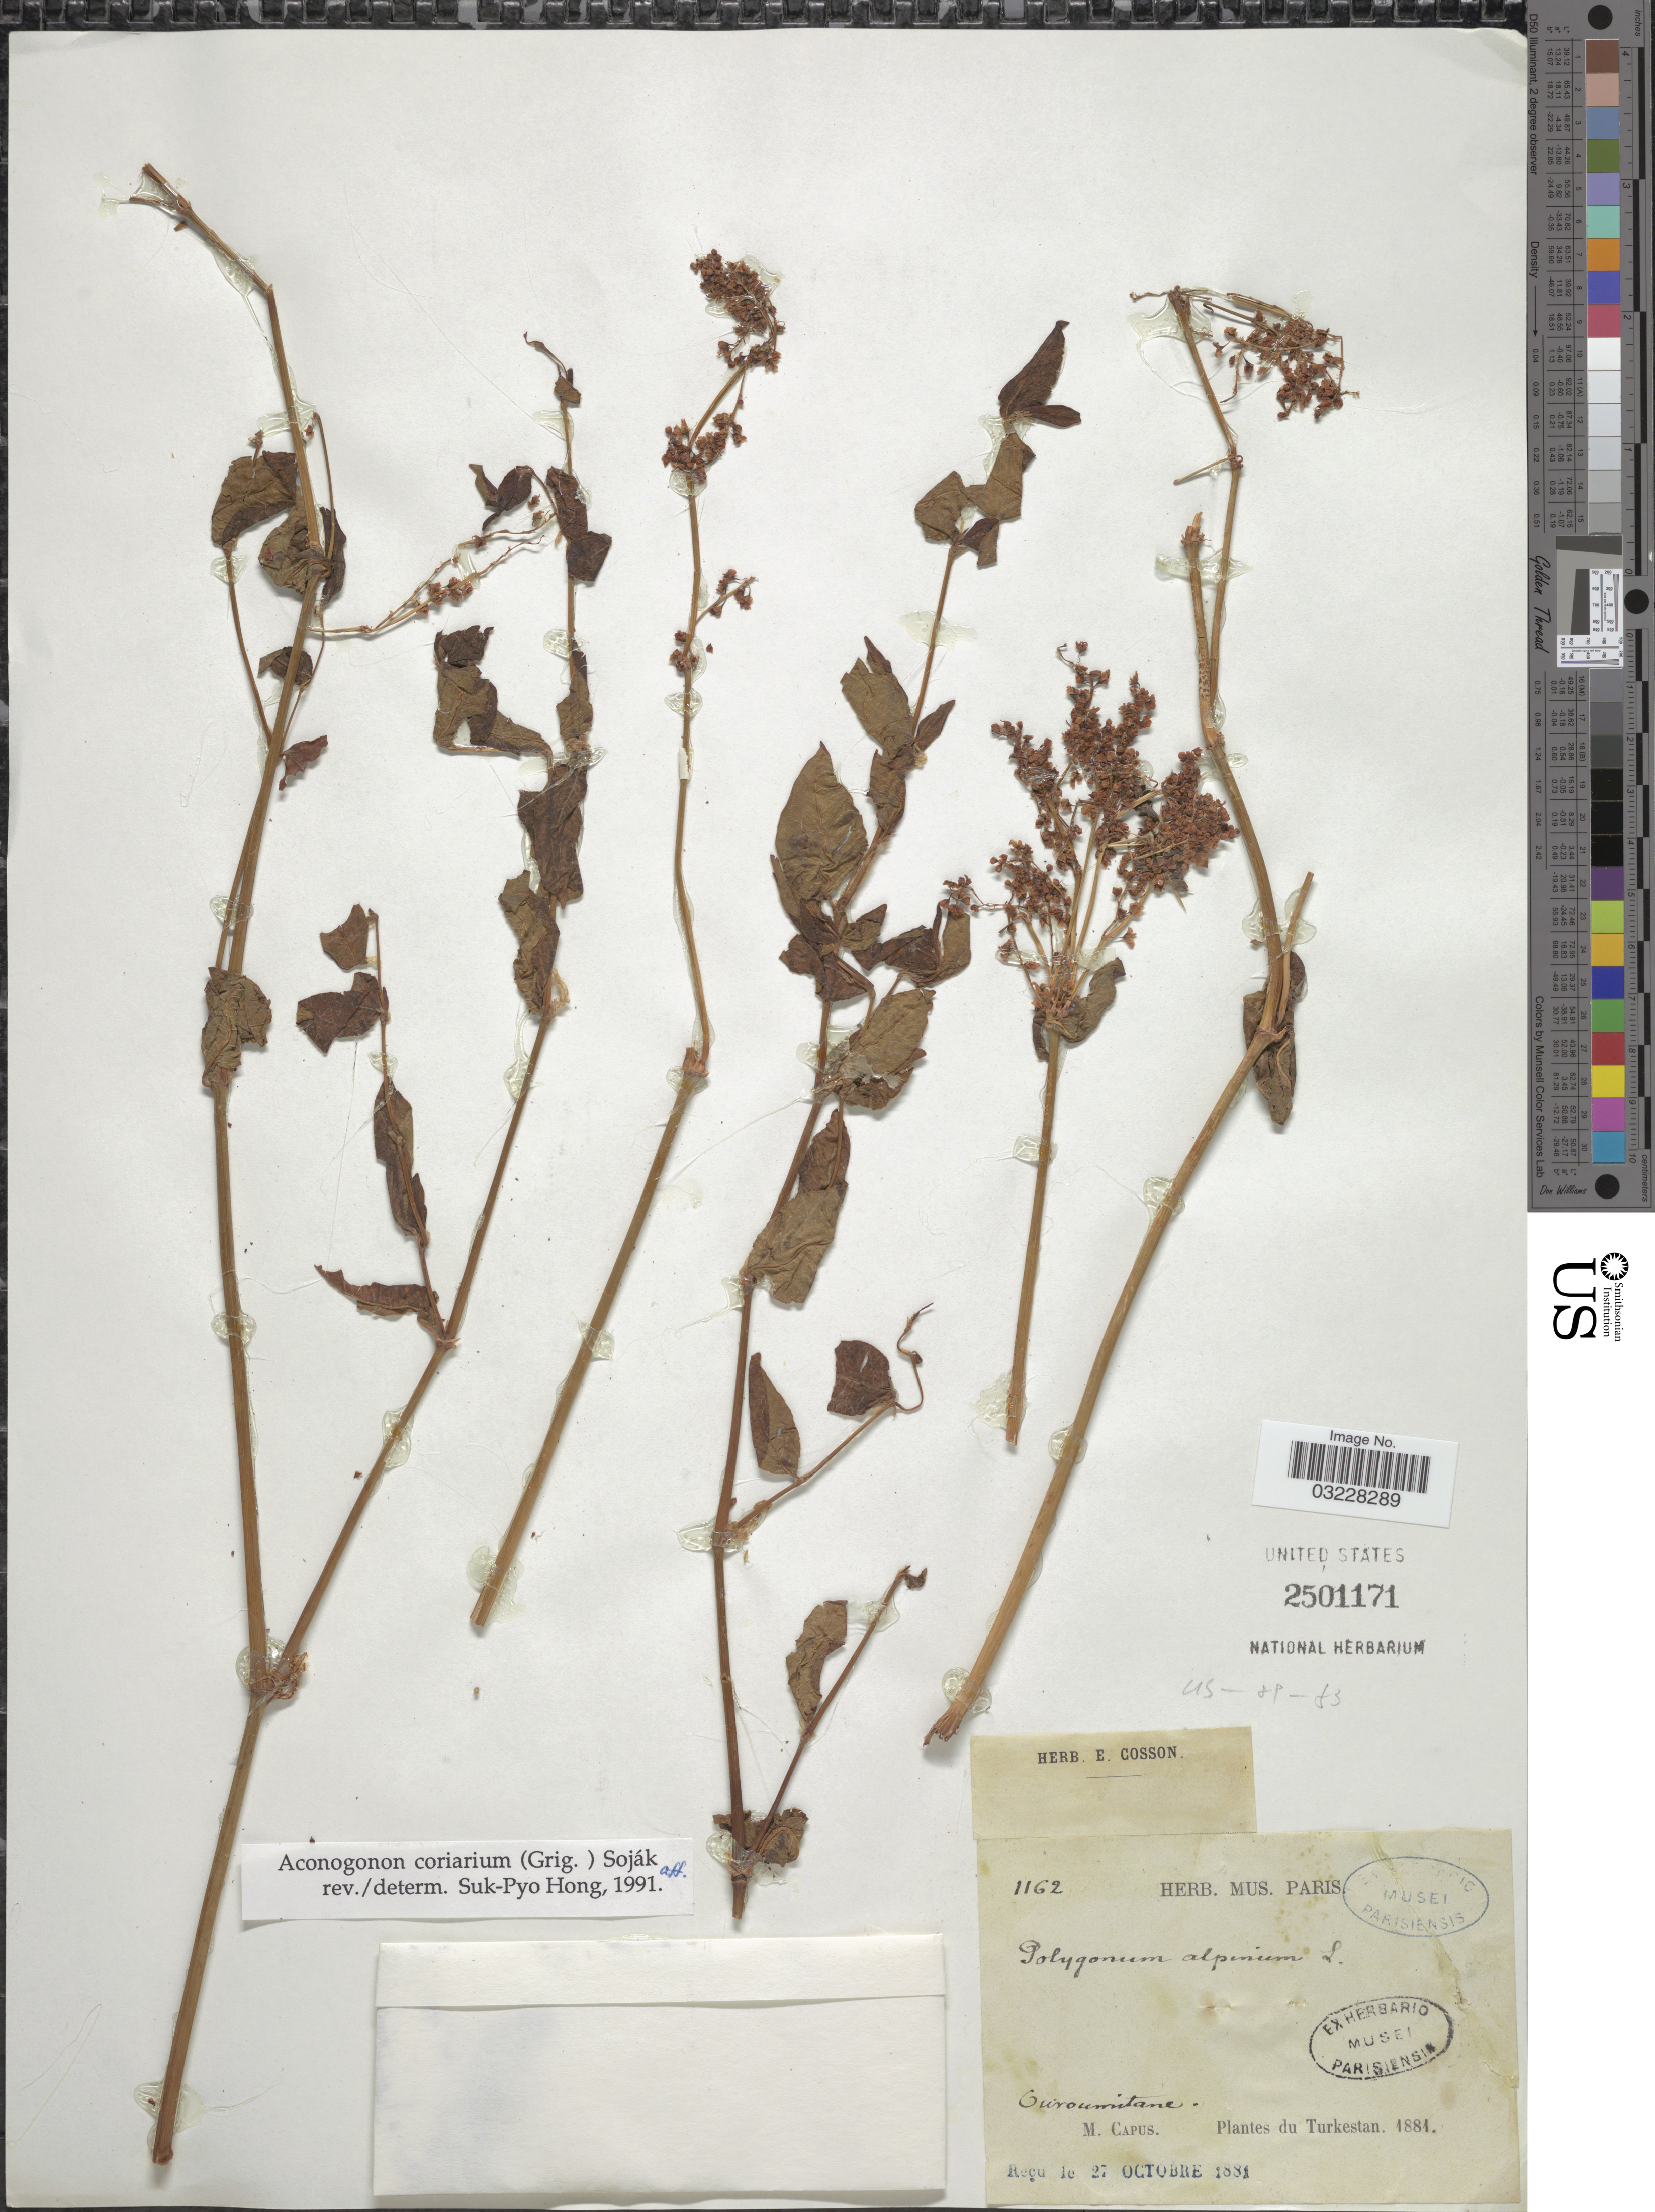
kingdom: Plantae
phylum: Tracheophyta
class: Magnoliopsida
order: Caryophyllales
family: Polygonaceae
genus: Koenigia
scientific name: Koenigia coriaria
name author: (Grig.) T.M. Schust. & Reveal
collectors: M. Capus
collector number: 1162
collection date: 1881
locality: Ouromitane. [interpreted] Turkestan.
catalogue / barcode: US 2501171